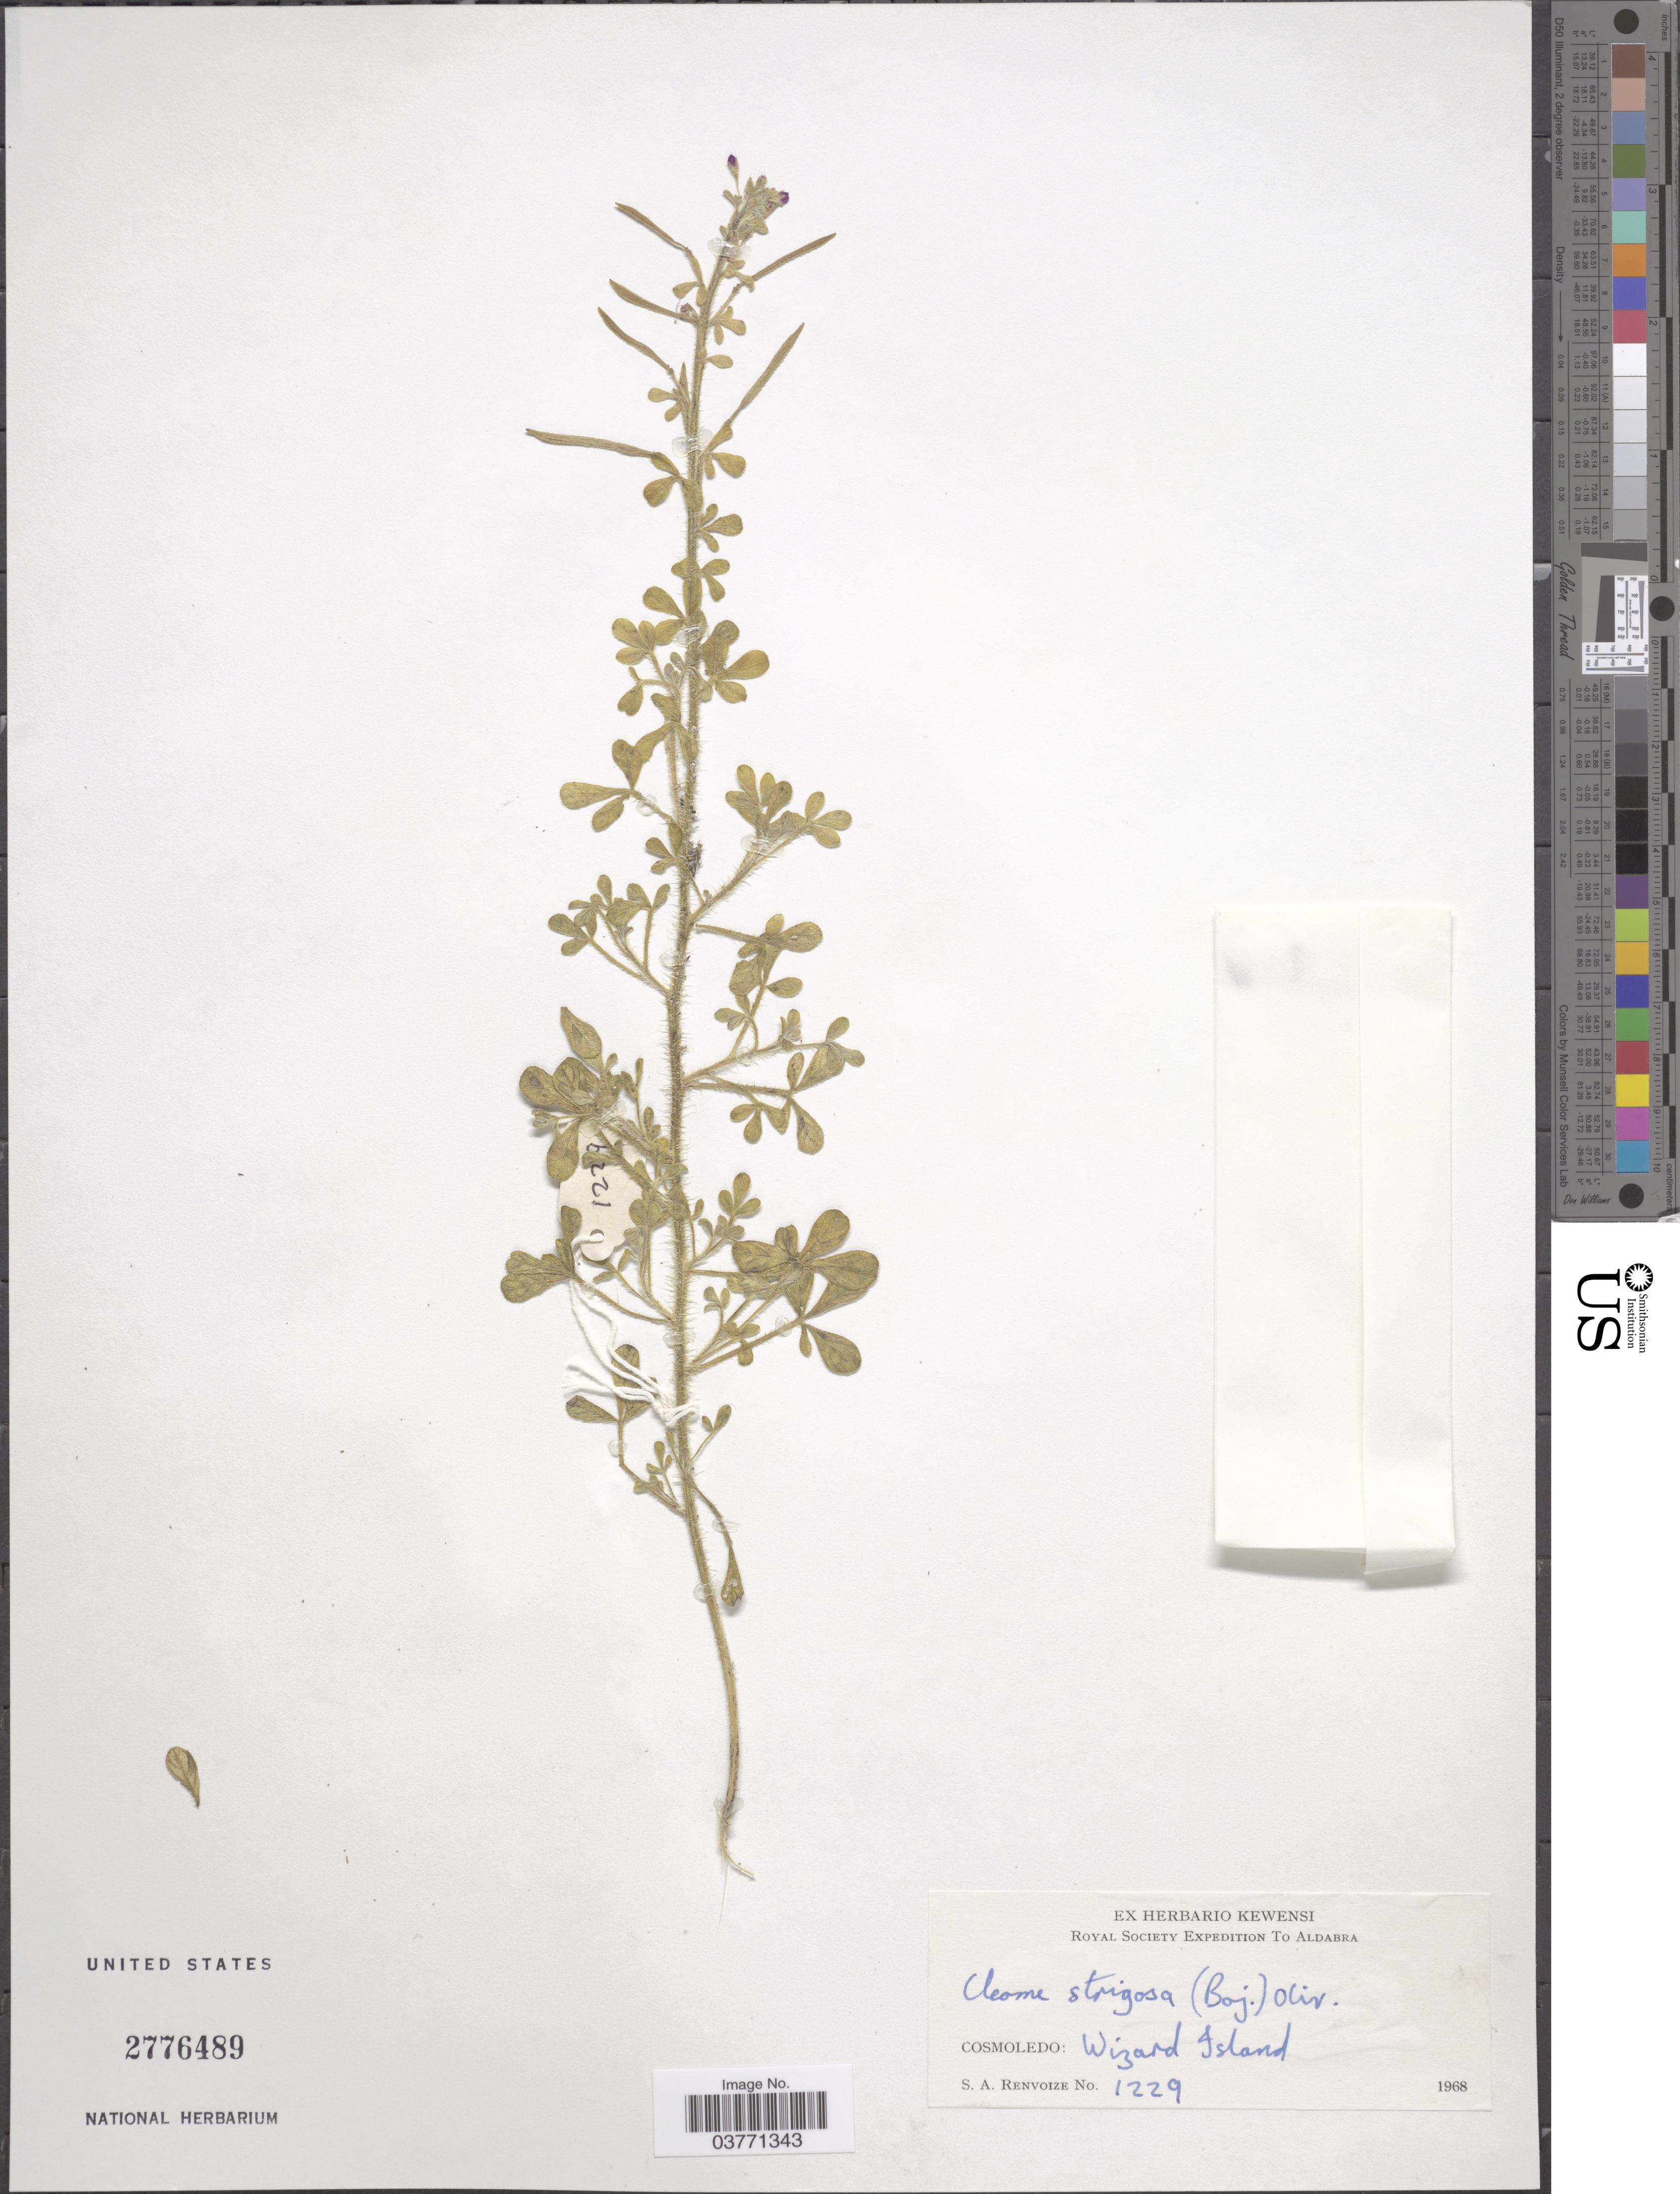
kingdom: Plantae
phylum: Tracheophyta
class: Magnoliopsida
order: Brassicales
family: Cleomaceae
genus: Sieruela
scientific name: Sieruela strigosa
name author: (Bojer) Roalson & J.C. Hall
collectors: S. A. Renvoize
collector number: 1229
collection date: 1968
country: Seychelles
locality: Aldabra. Cosmoledo: Wizard Island.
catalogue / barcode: US 2776489